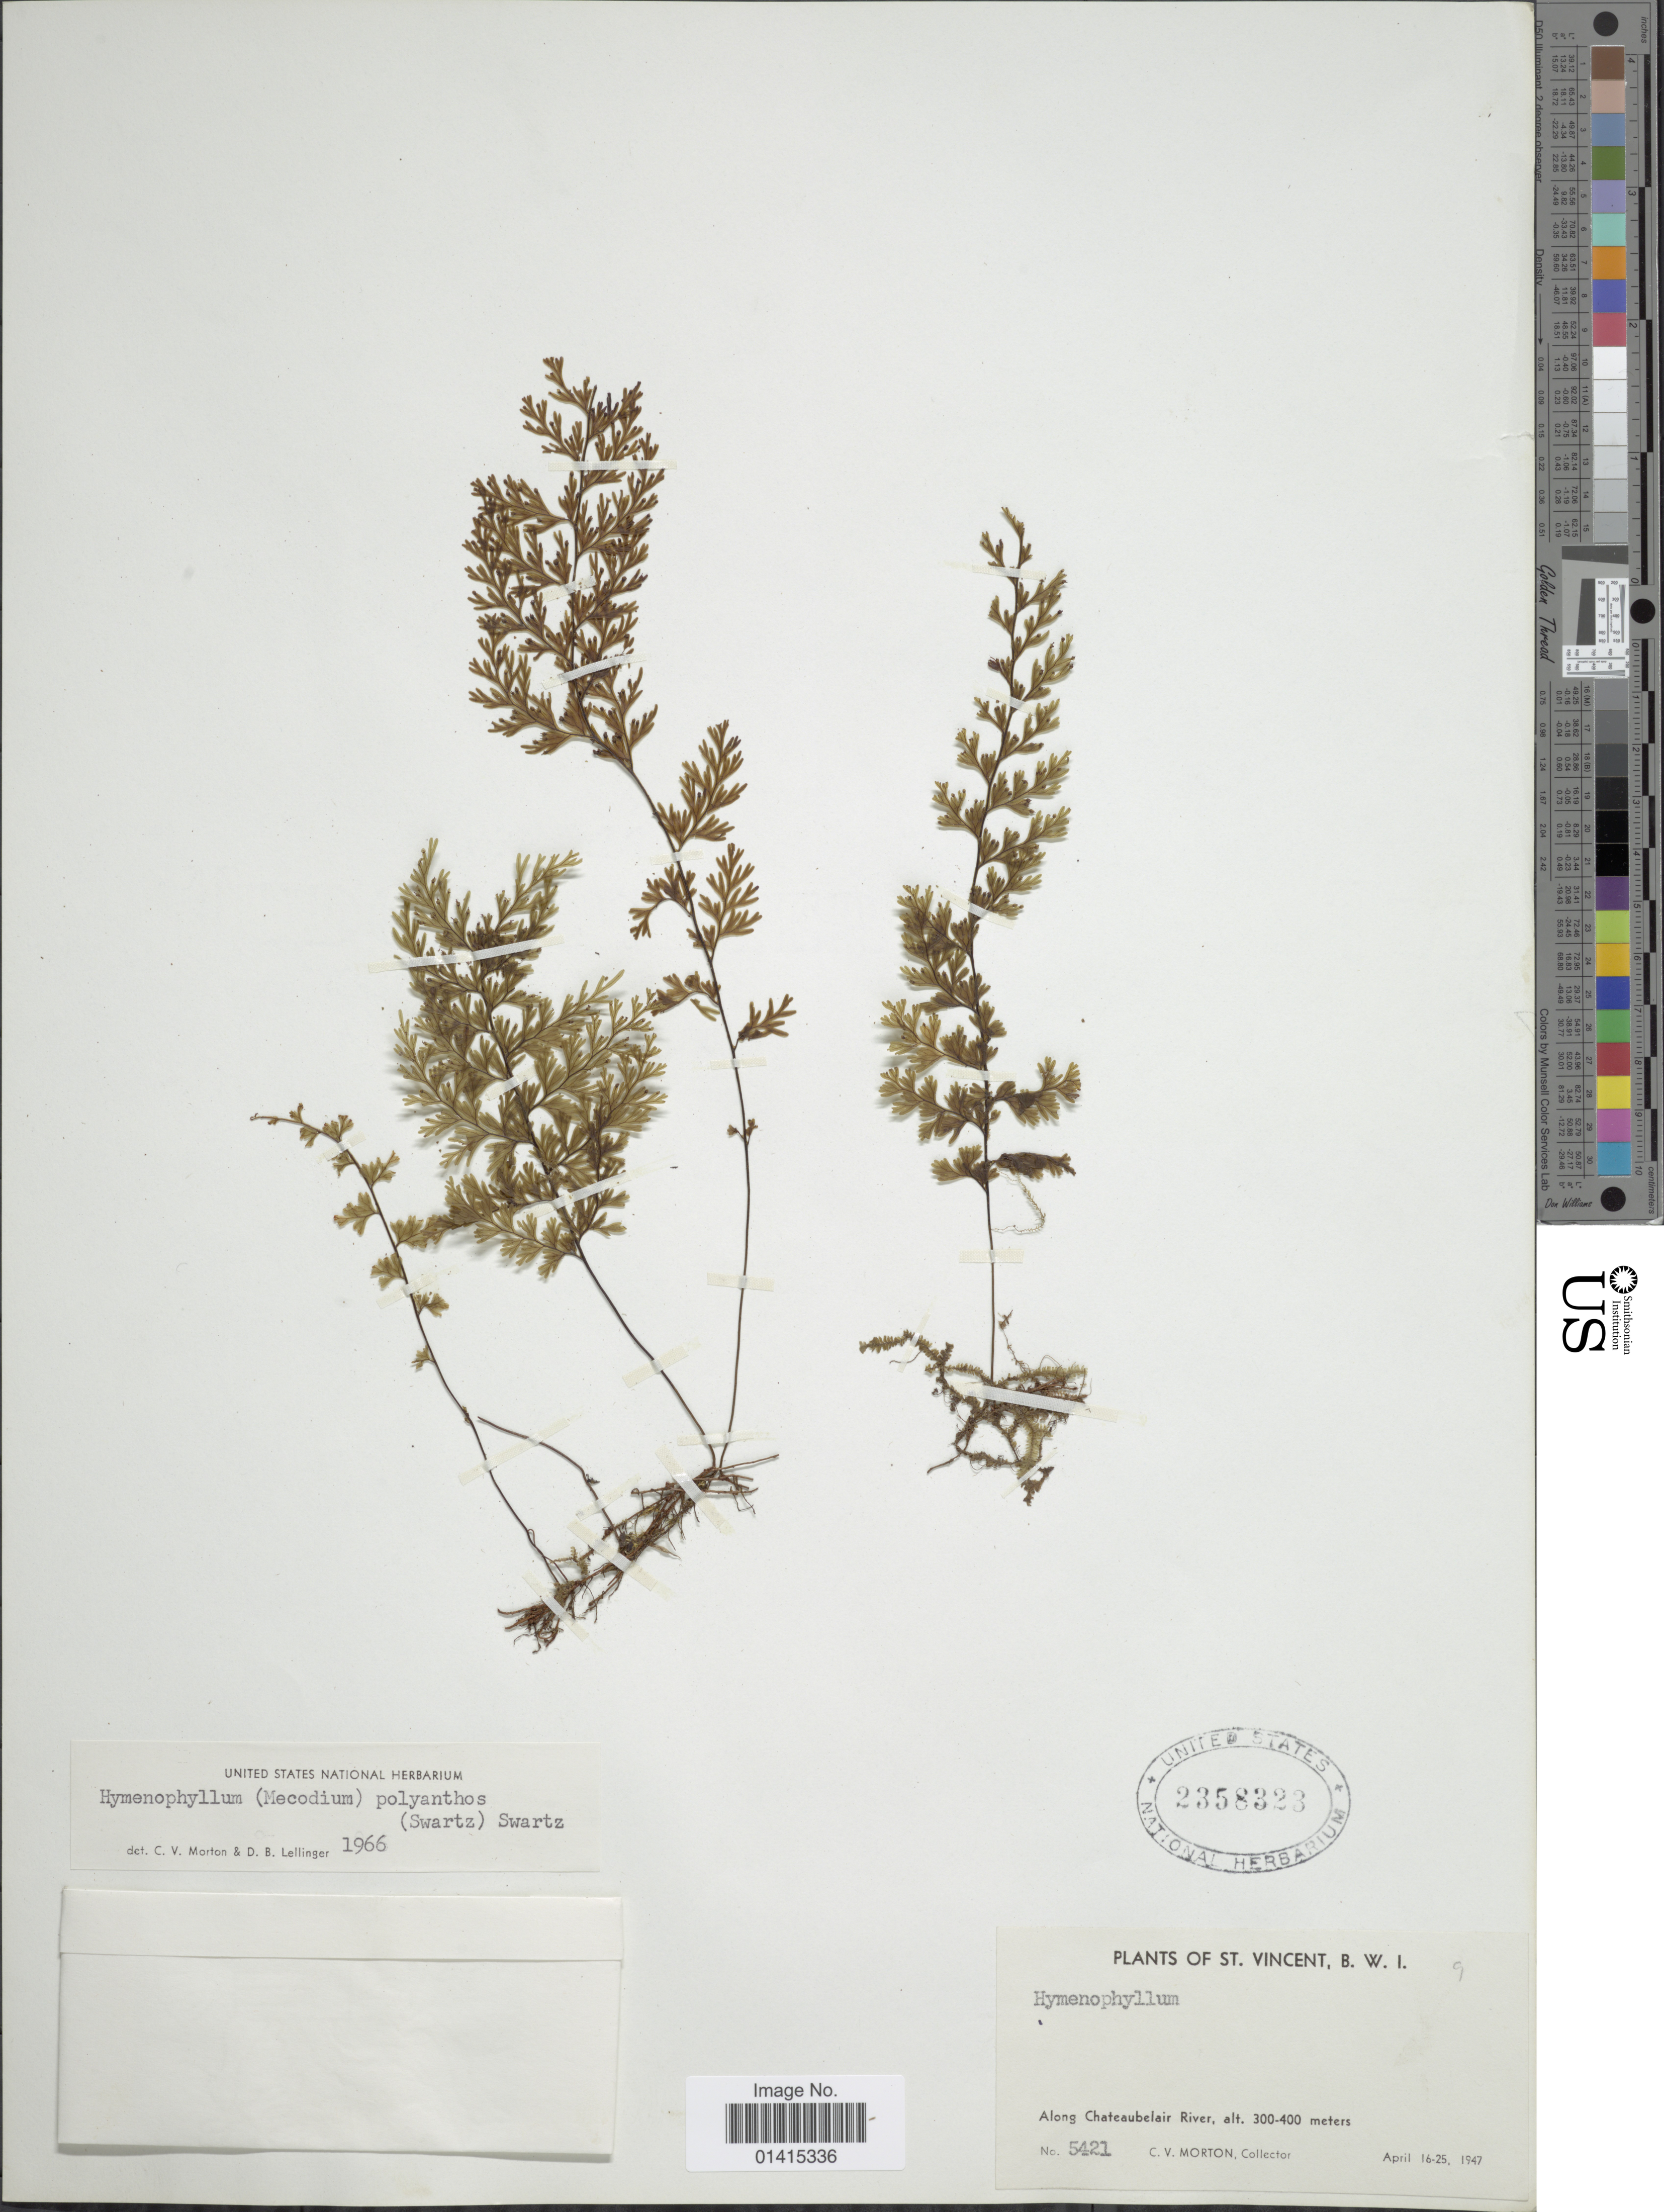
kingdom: Plantae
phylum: Tracheophyta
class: Polypodiopsida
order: Hymenophyllales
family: Hymenophyllaceae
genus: Hymenophyllum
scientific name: Hymenophyllum polyanthos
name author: (Sw.) Sw.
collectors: C. V. Morton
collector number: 5421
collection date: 1947-04-16/1947-04-25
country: St. Vincent - Grenadines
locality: St. Vincent, B.W.I., Along Chateaubelair River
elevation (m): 300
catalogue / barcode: US 2358323